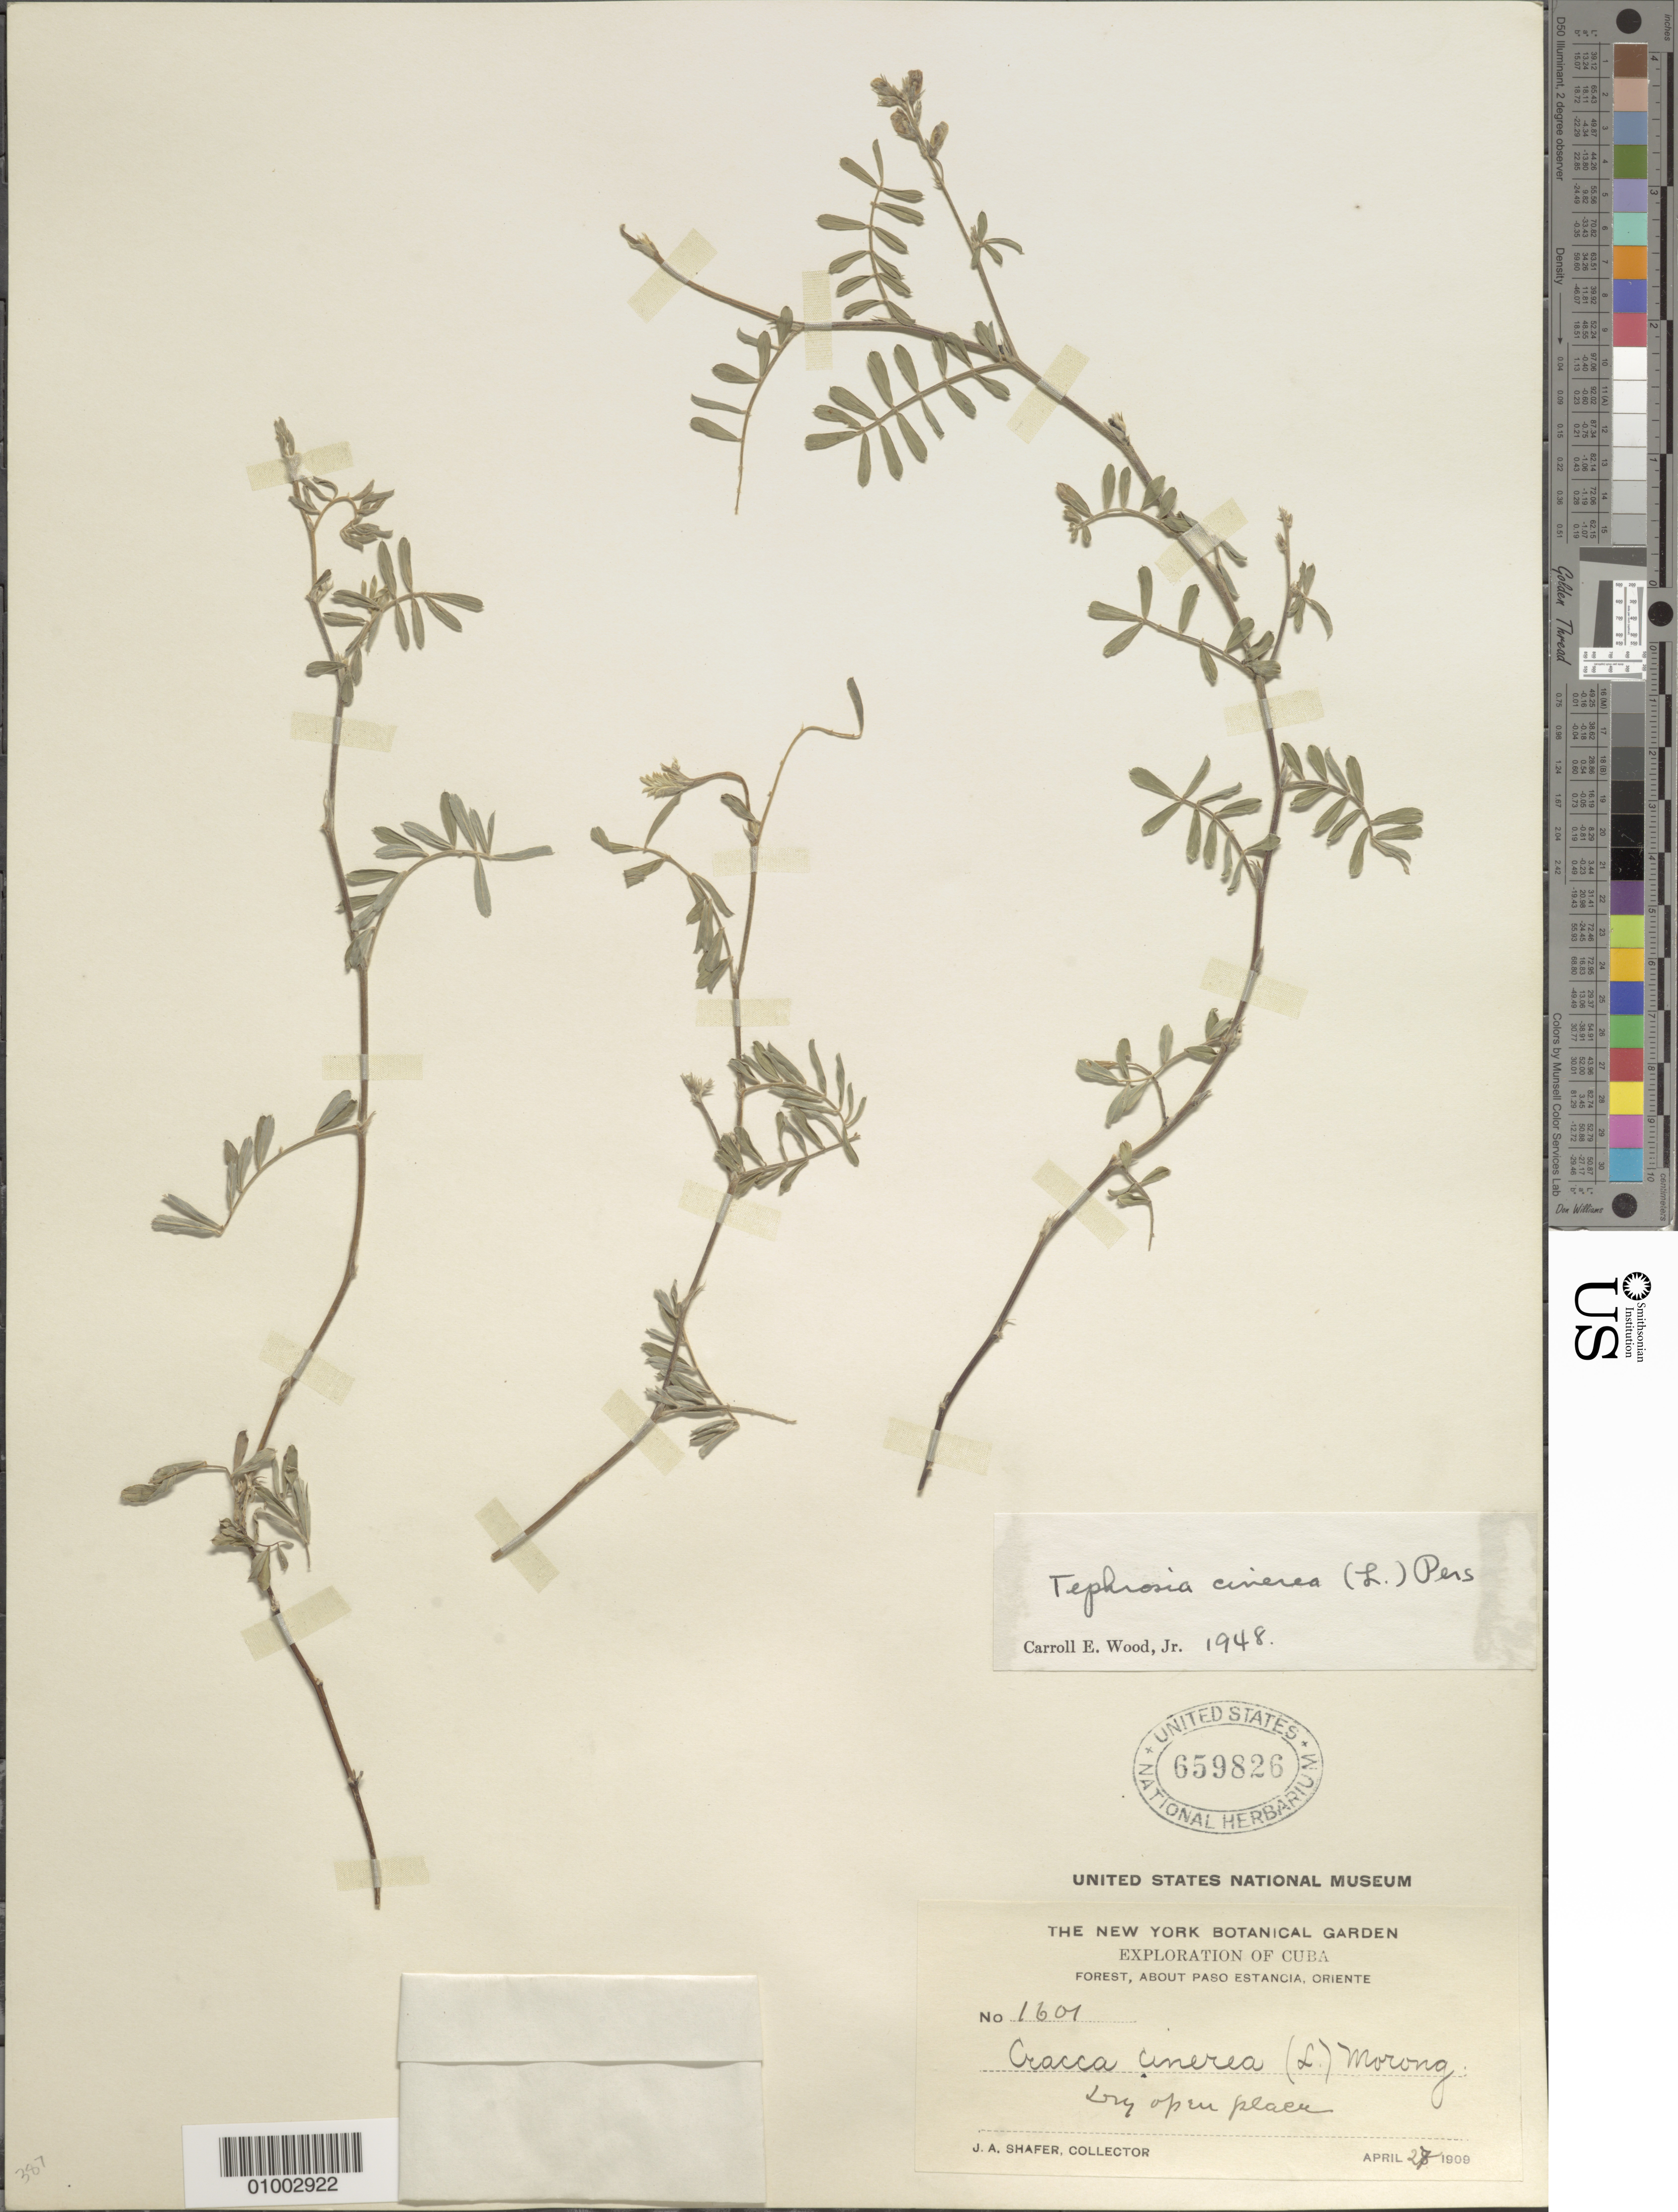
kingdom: Plantae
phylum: Tracheophyta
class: Magnoliopsida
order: Fabales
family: Fabaceae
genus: Tephrosia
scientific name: Tephrosia cinerea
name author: (L.) Pers.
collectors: J. A. Shafer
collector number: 1601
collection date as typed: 27 Apr 1909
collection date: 1909-04-27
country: Cuba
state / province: Granma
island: Cuba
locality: Dry open place, Forest, About Paso Estancia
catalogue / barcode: US 659826